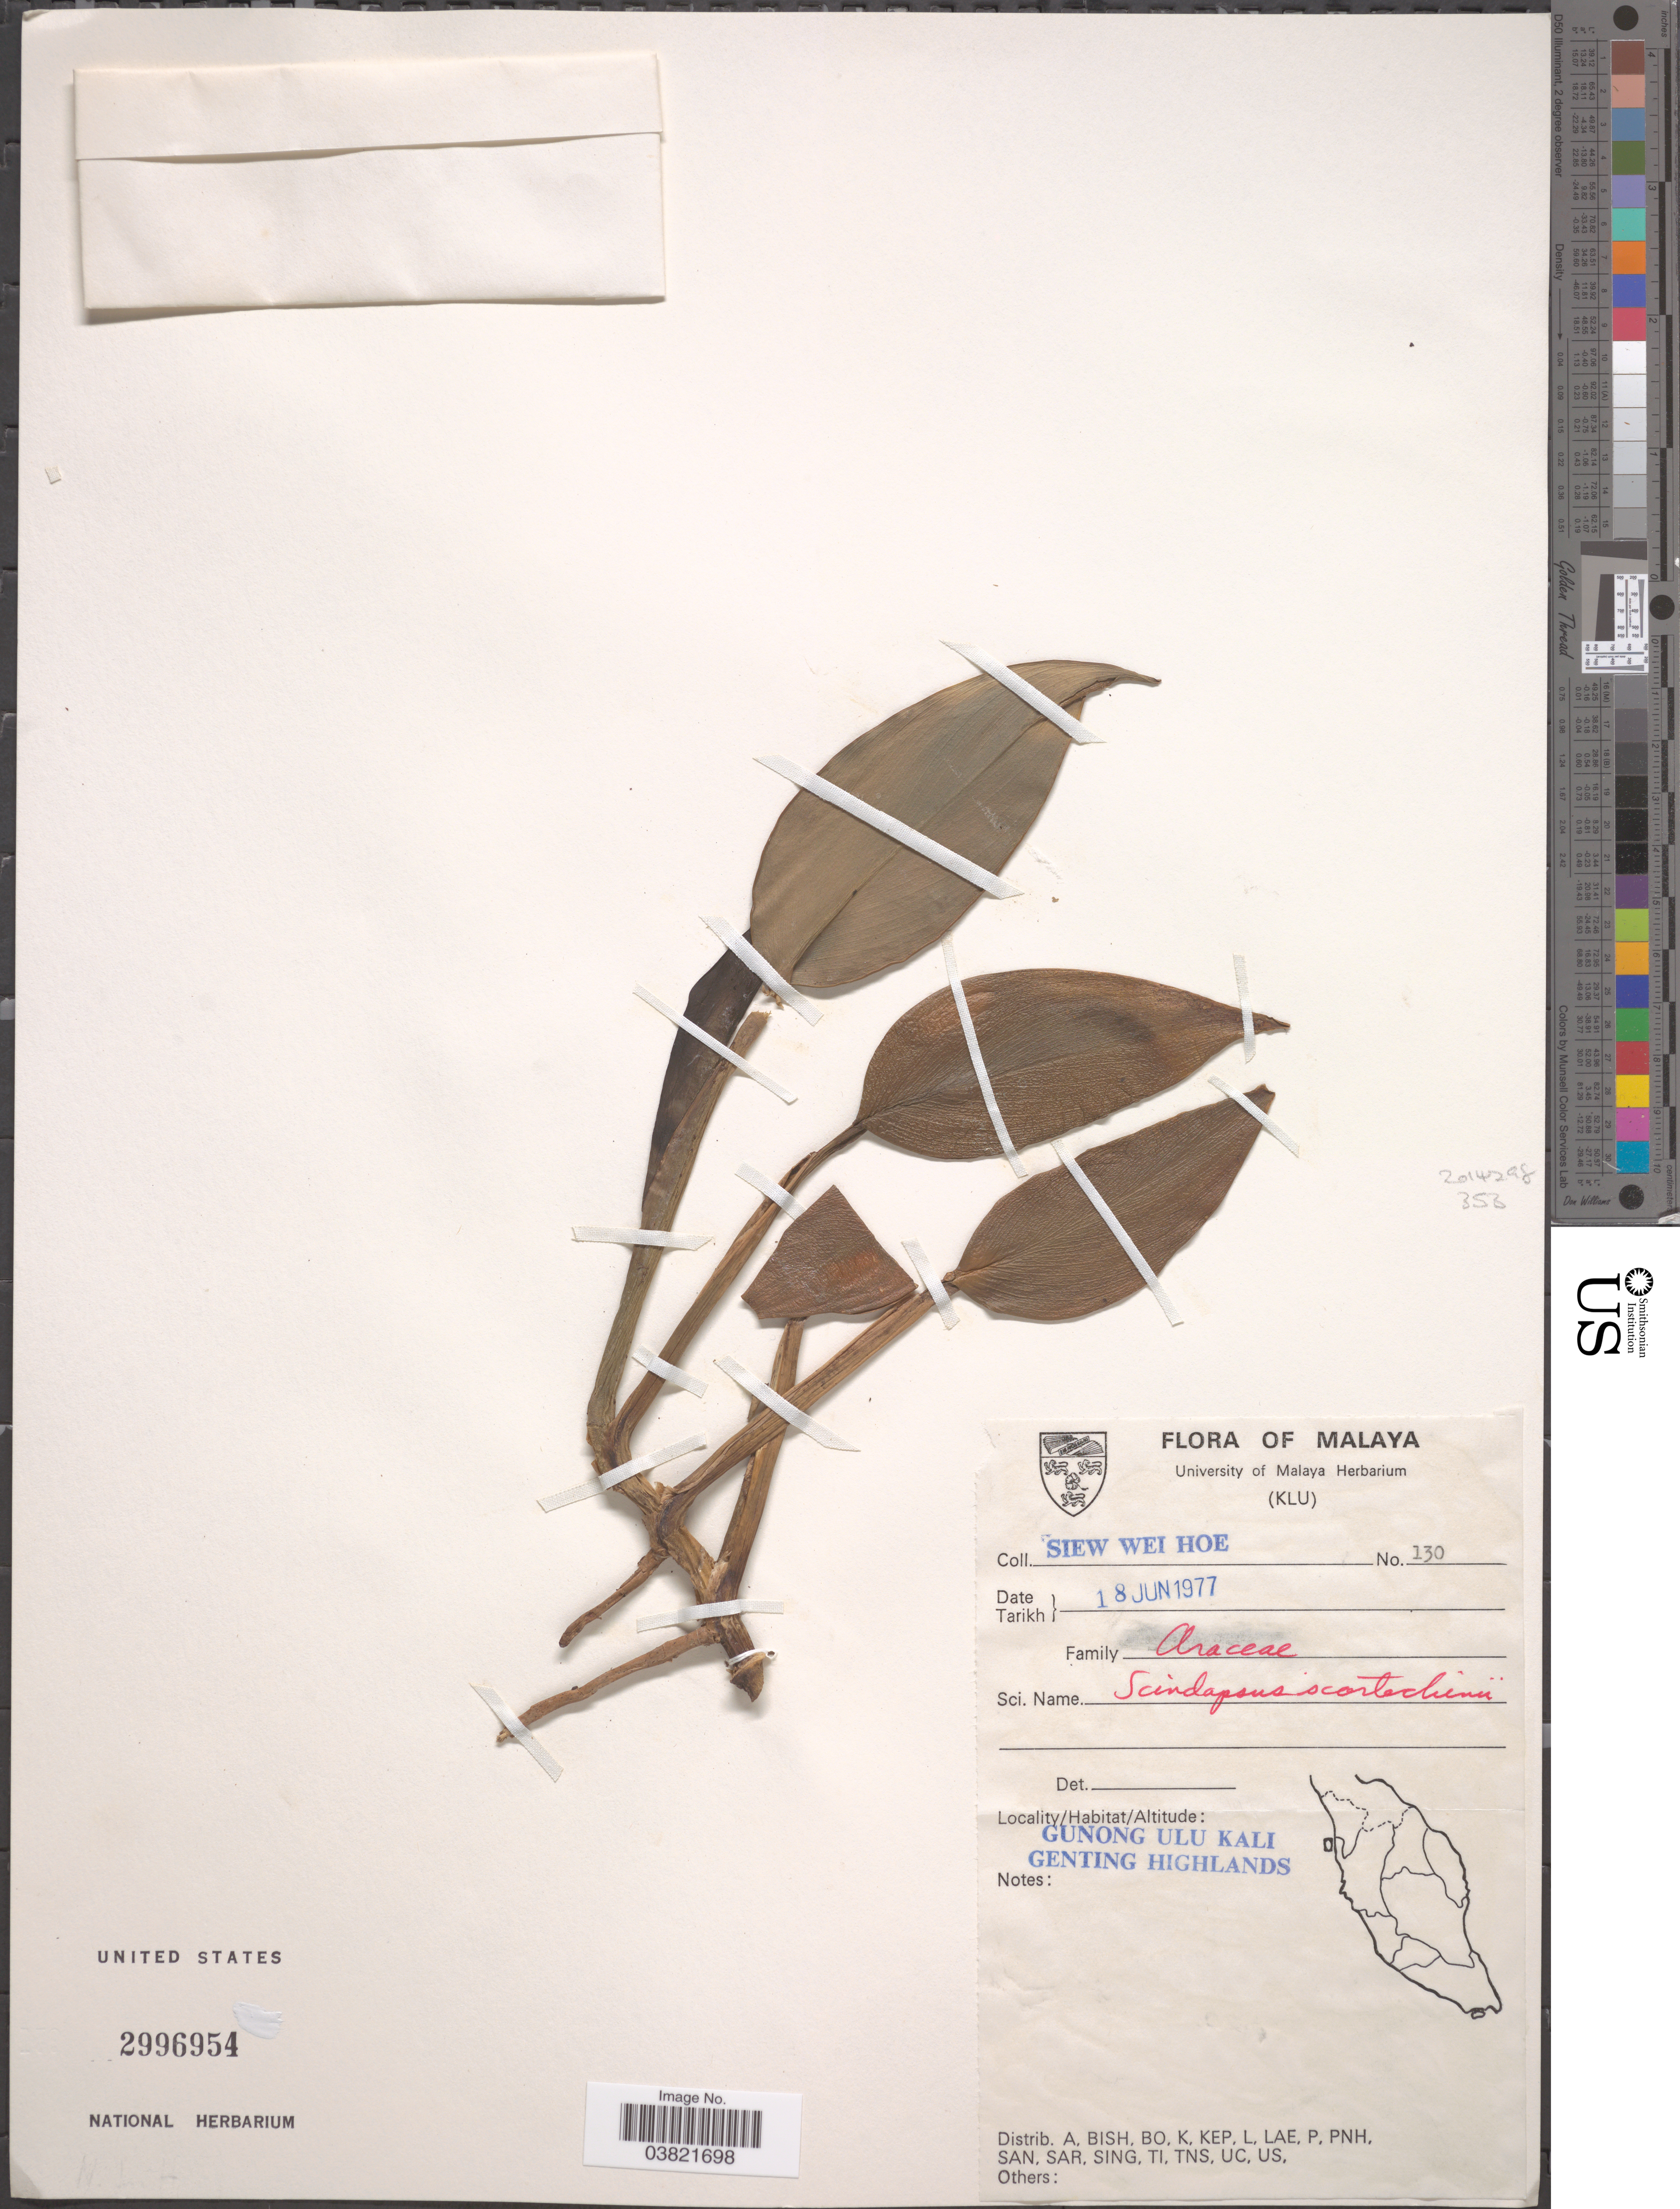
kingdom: Plantae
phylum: Tracheophyta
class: Liliopsida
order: Alismatales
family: Araceae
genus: Scindapsus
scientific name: Scindapsus scortechinii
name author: Hook. f.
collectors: S. Hoe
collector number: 130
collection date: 1977-06-18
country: Malaysia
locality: Malaya. Gunong Ulu Kali, Genting Highlands.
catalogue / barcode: US 2996954